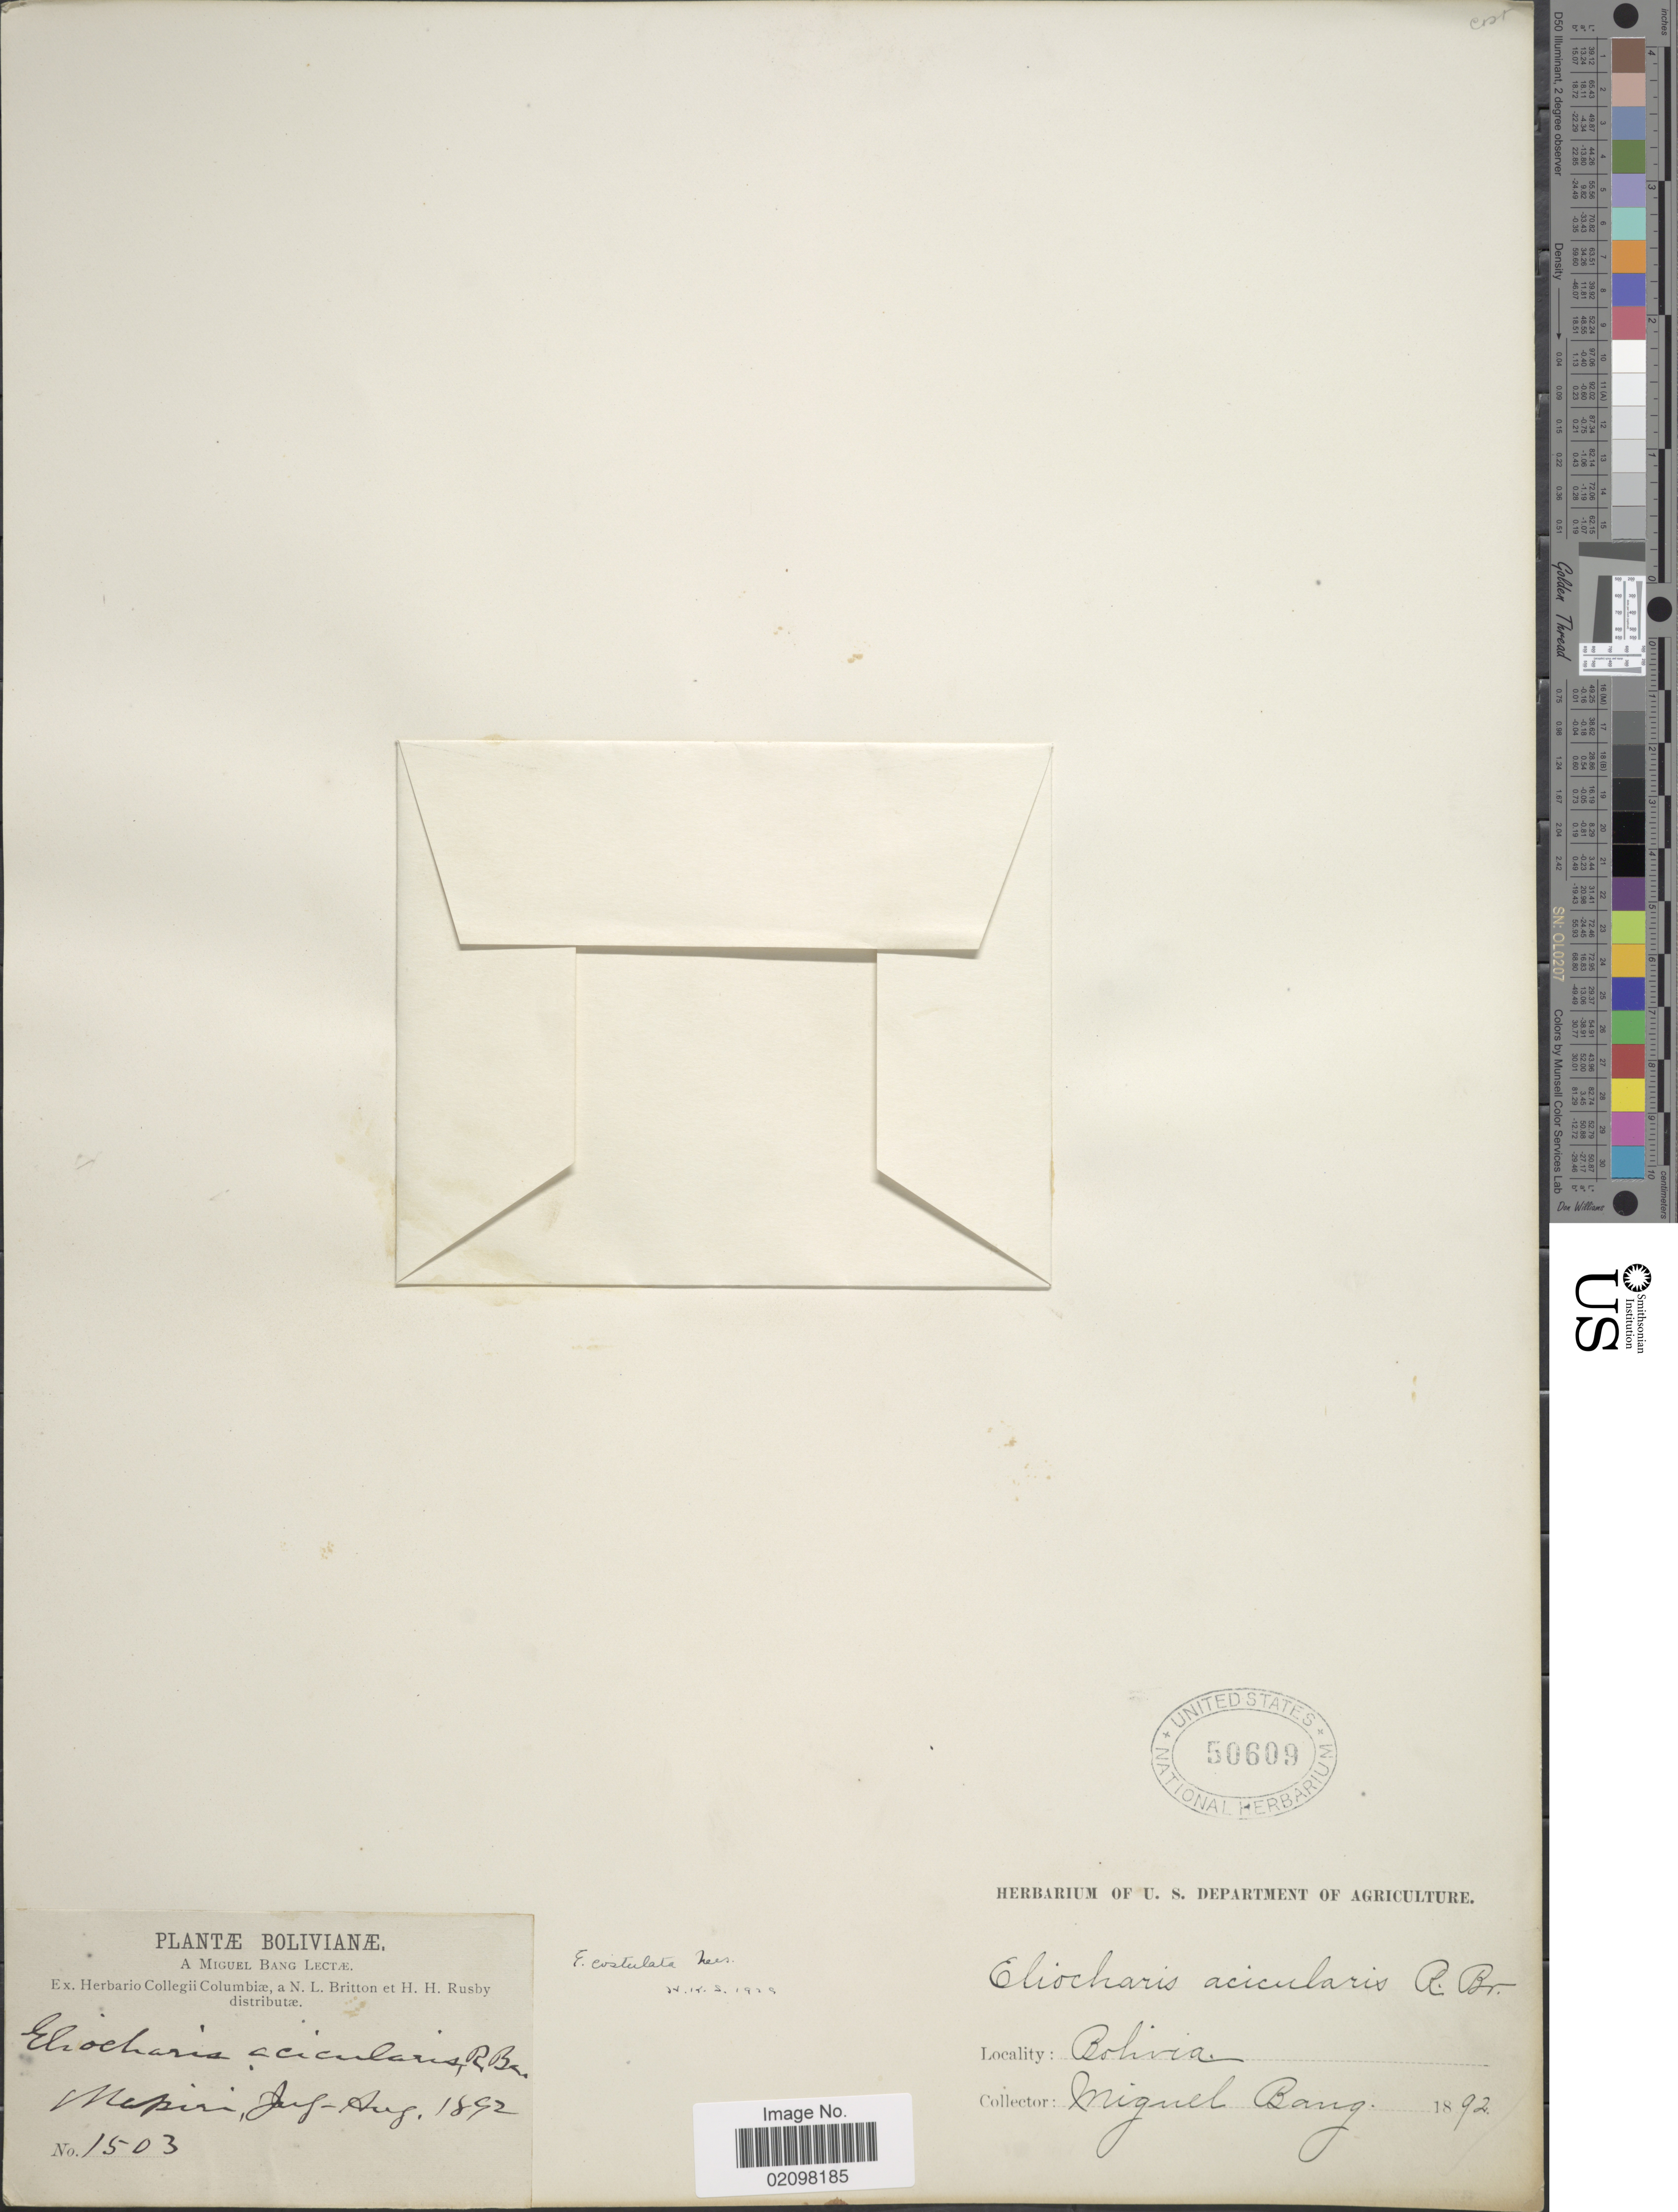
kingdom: Plantae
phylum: Tracheophyta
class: Liliopsida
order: Poales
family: Cyperaceae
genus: Eleocharis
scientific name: Eleocharis exigua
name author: (Kunth) Roem. & Schult.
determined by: Strong, Mark T., (BOT), Smithsonian Institution - National Museum of Natural History (UNITED STATES)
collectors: M. Bang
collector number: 1503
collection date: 1892-07/1892-08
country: Bolivia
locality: Mapiri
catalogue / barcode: US 50609